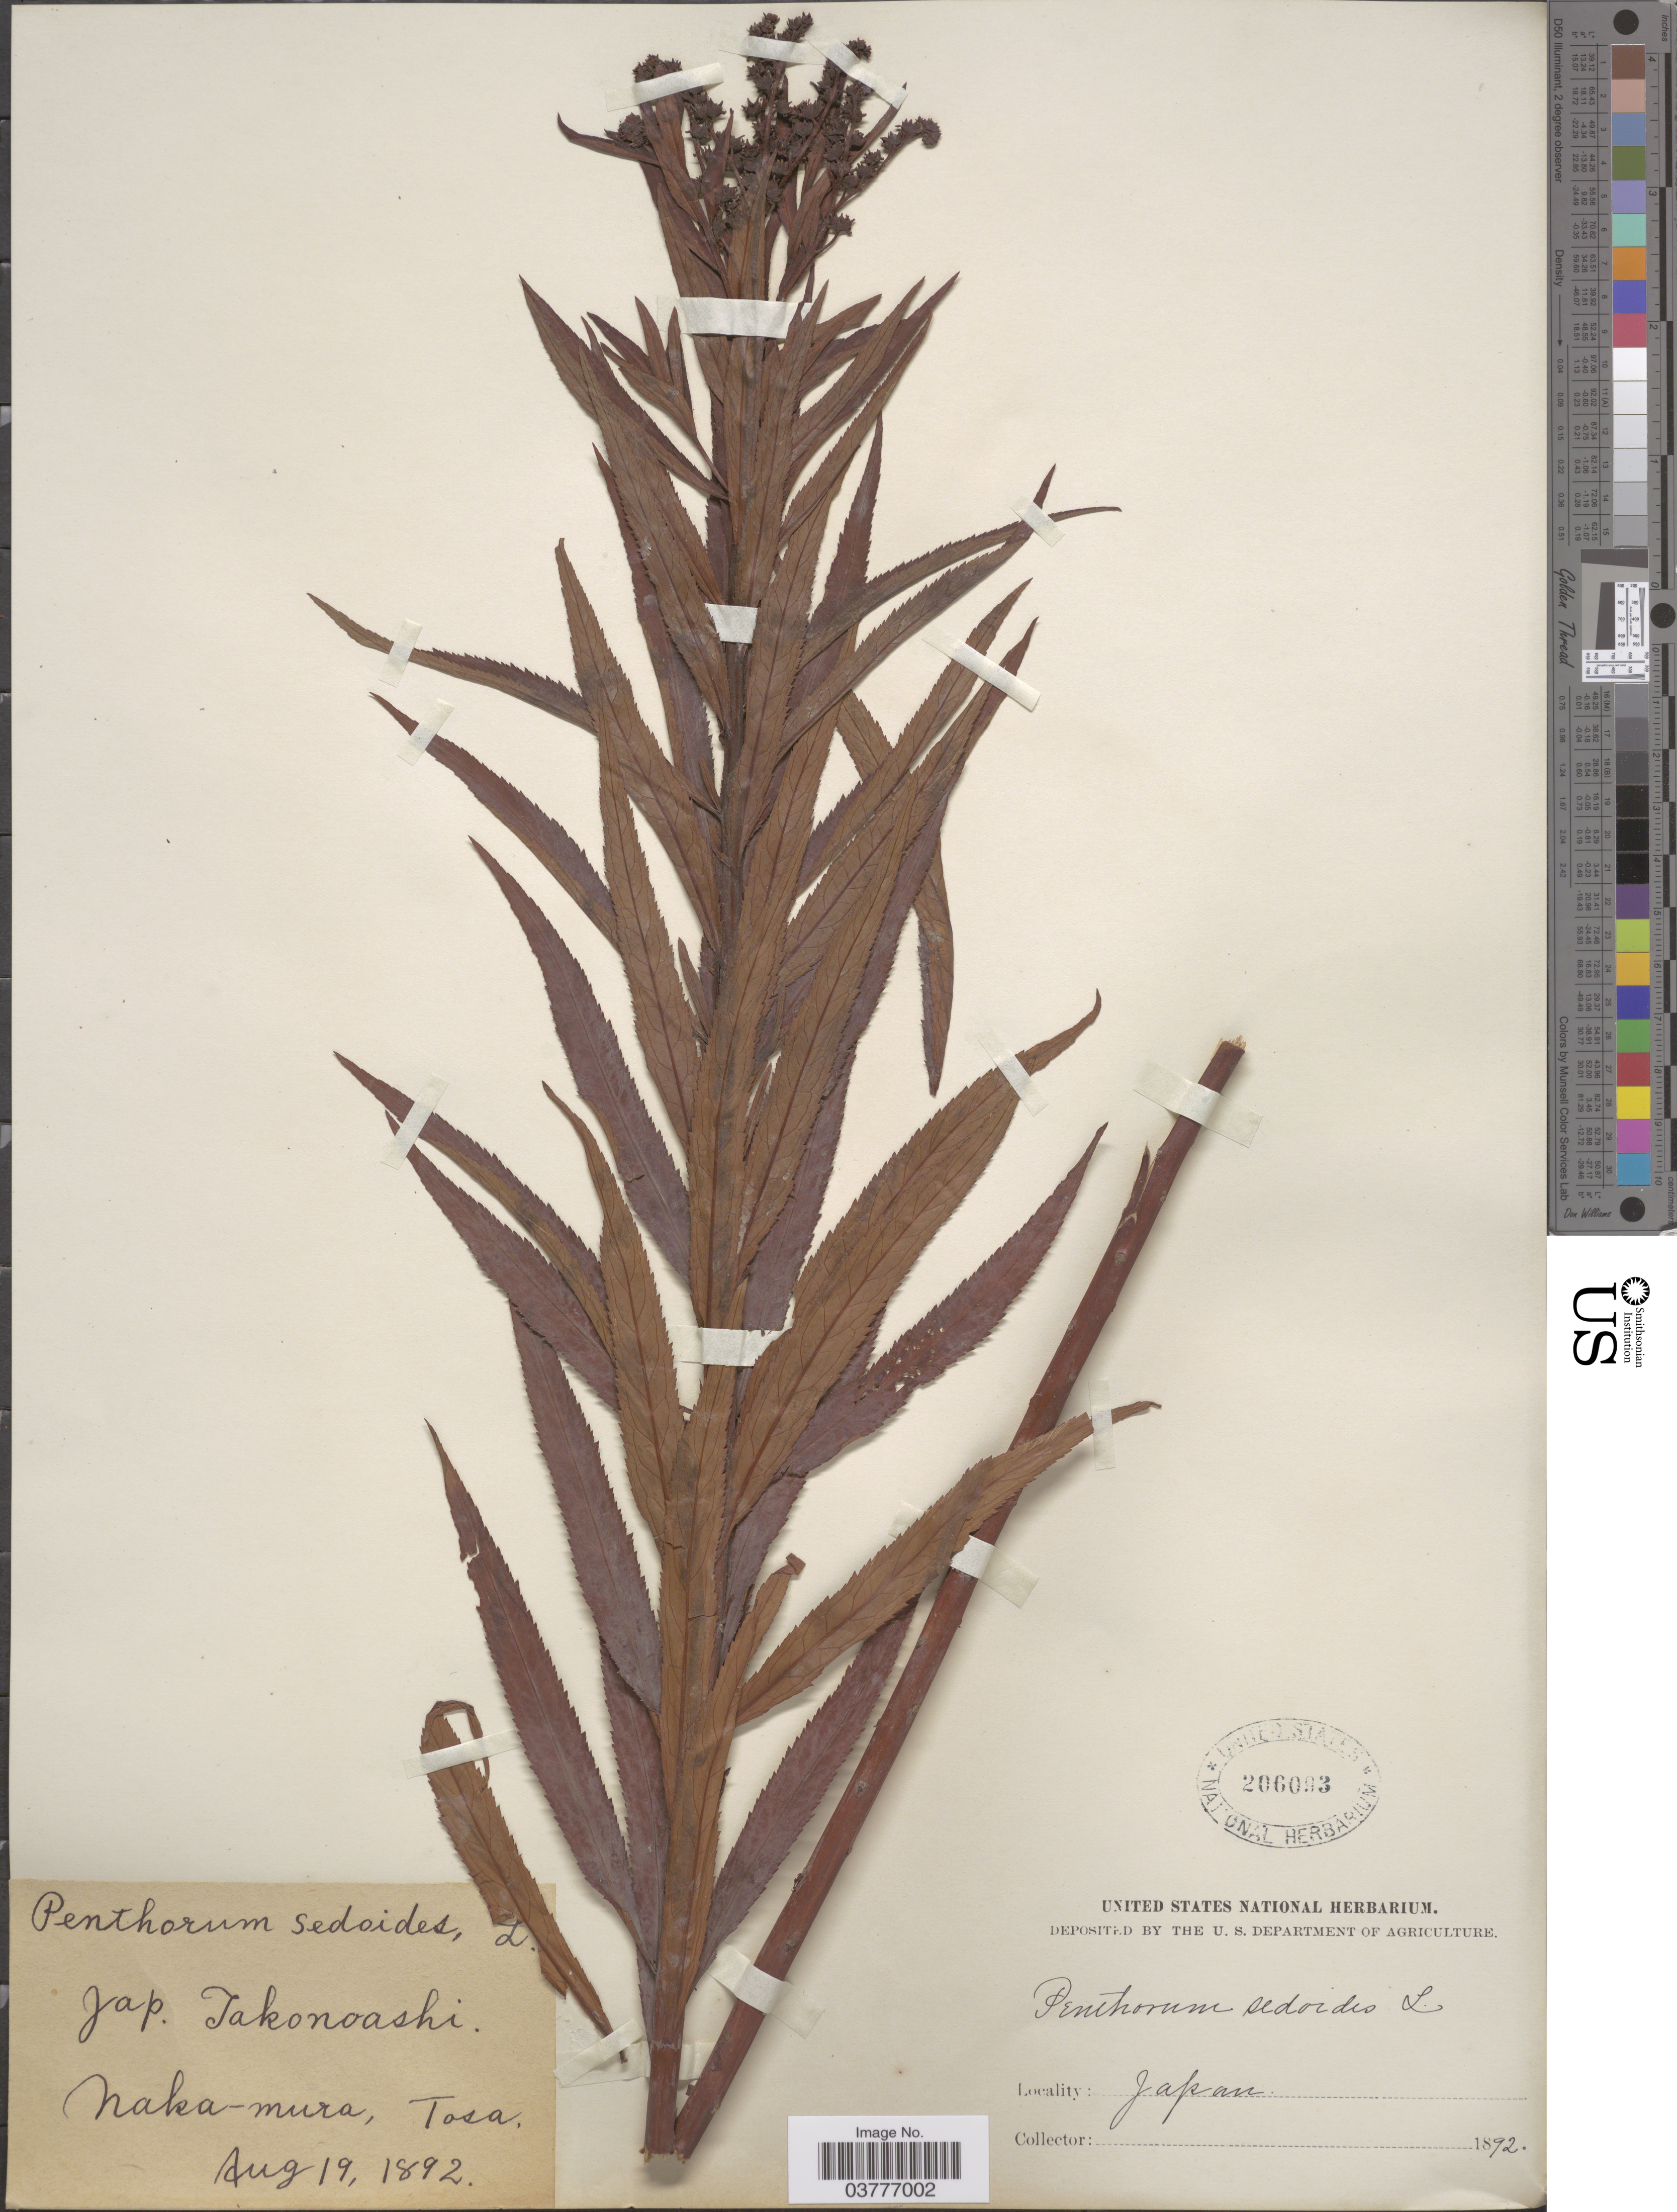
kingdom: Plantae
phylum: Tracheophyta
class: Magnoliopsida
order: Saxifragales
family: Penthoraceae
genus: Penthorum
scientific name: Penthorum sedoides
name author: L.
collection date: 1892-08-19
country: Japan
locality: Naka-mura, Tosa.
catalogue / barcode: US 206093